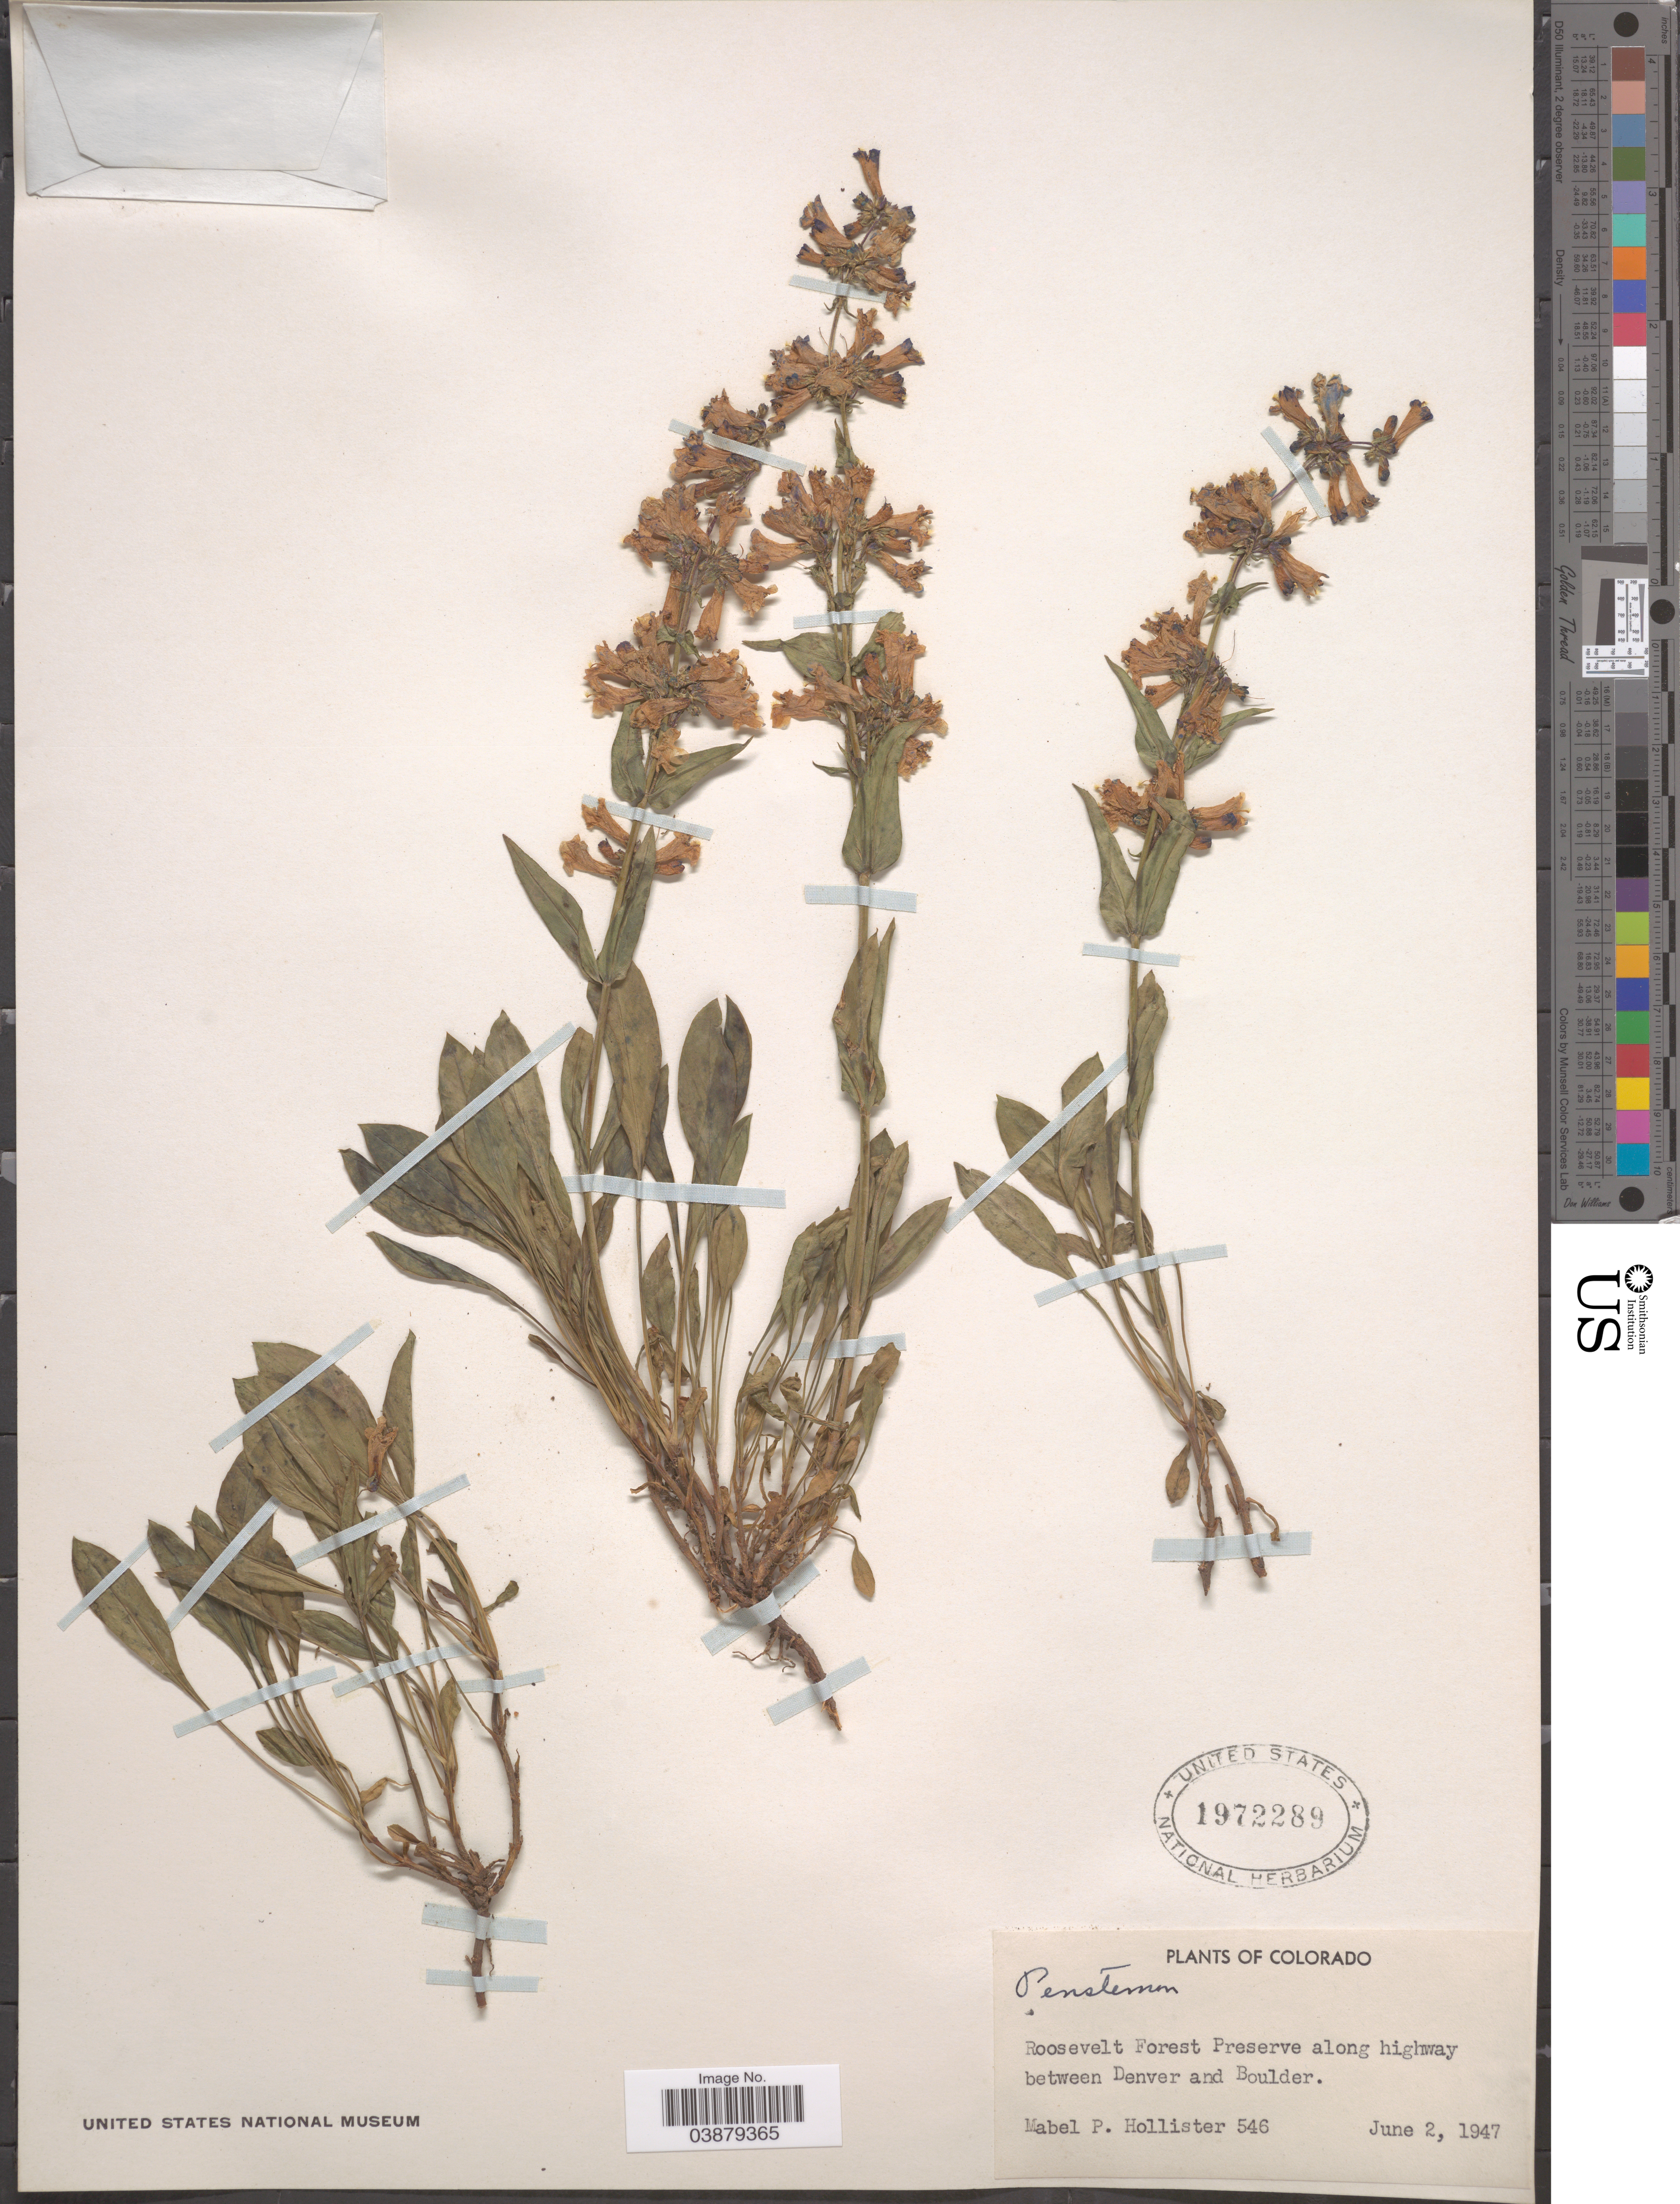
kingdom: Plantae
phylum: Tracheophyta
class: Magnoliopsida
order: Lamiales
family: Plantaginaceae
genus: Penstemon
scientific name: Penstemon sp.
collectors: M. Hollister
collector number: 546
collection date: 1947-06-02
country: United States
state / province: Colorado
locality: Roosevelt Forest Reserve, along highway between Denver and Boulder.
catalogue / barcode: US 1972289